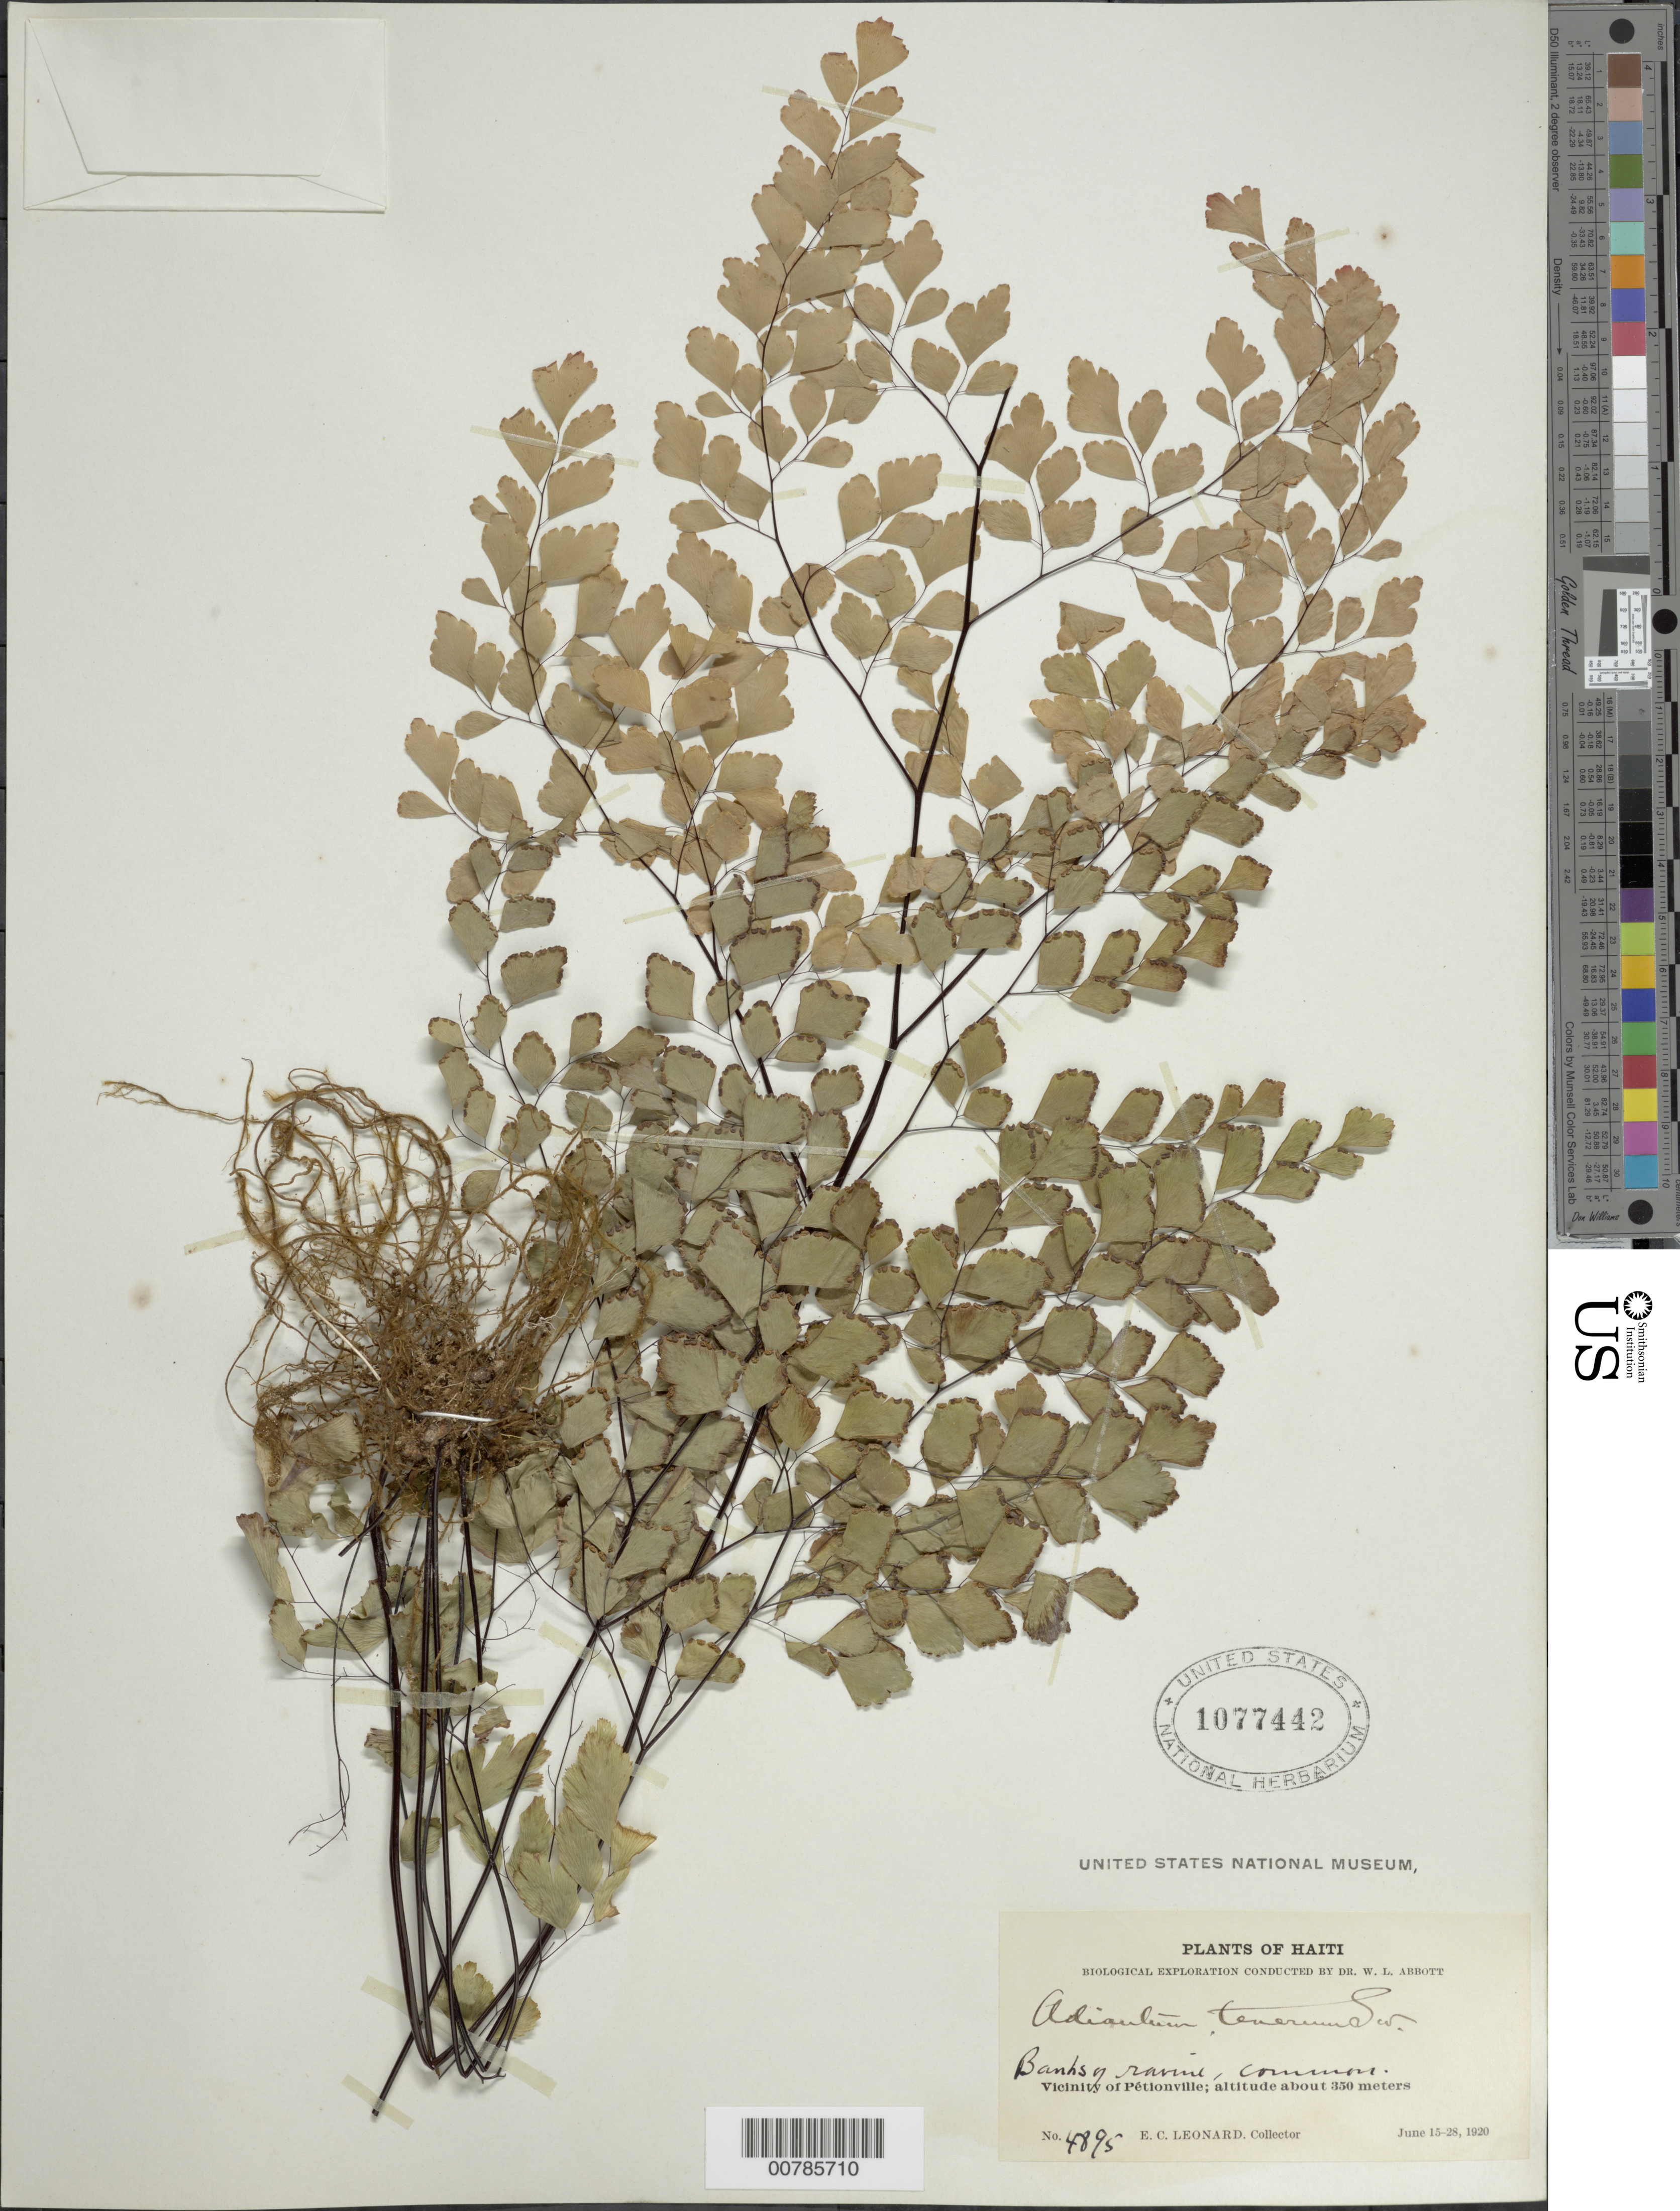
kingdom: Plantae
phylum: Tracheophyta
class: Polypodiopsida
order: Polypodiales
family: Pteridaceae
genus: Adiantum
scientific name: Adiantum tenerum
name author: Sw.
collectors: E. C. Leonard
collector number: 4895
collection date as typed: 15 Jun 1920 28 Jun 1920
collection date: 1920-06-15/1920-06-28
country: Haiti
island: Hispaniola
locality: Pétionville, vicinity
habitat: Banks of ravine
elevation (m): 350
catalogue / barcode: US 1077442